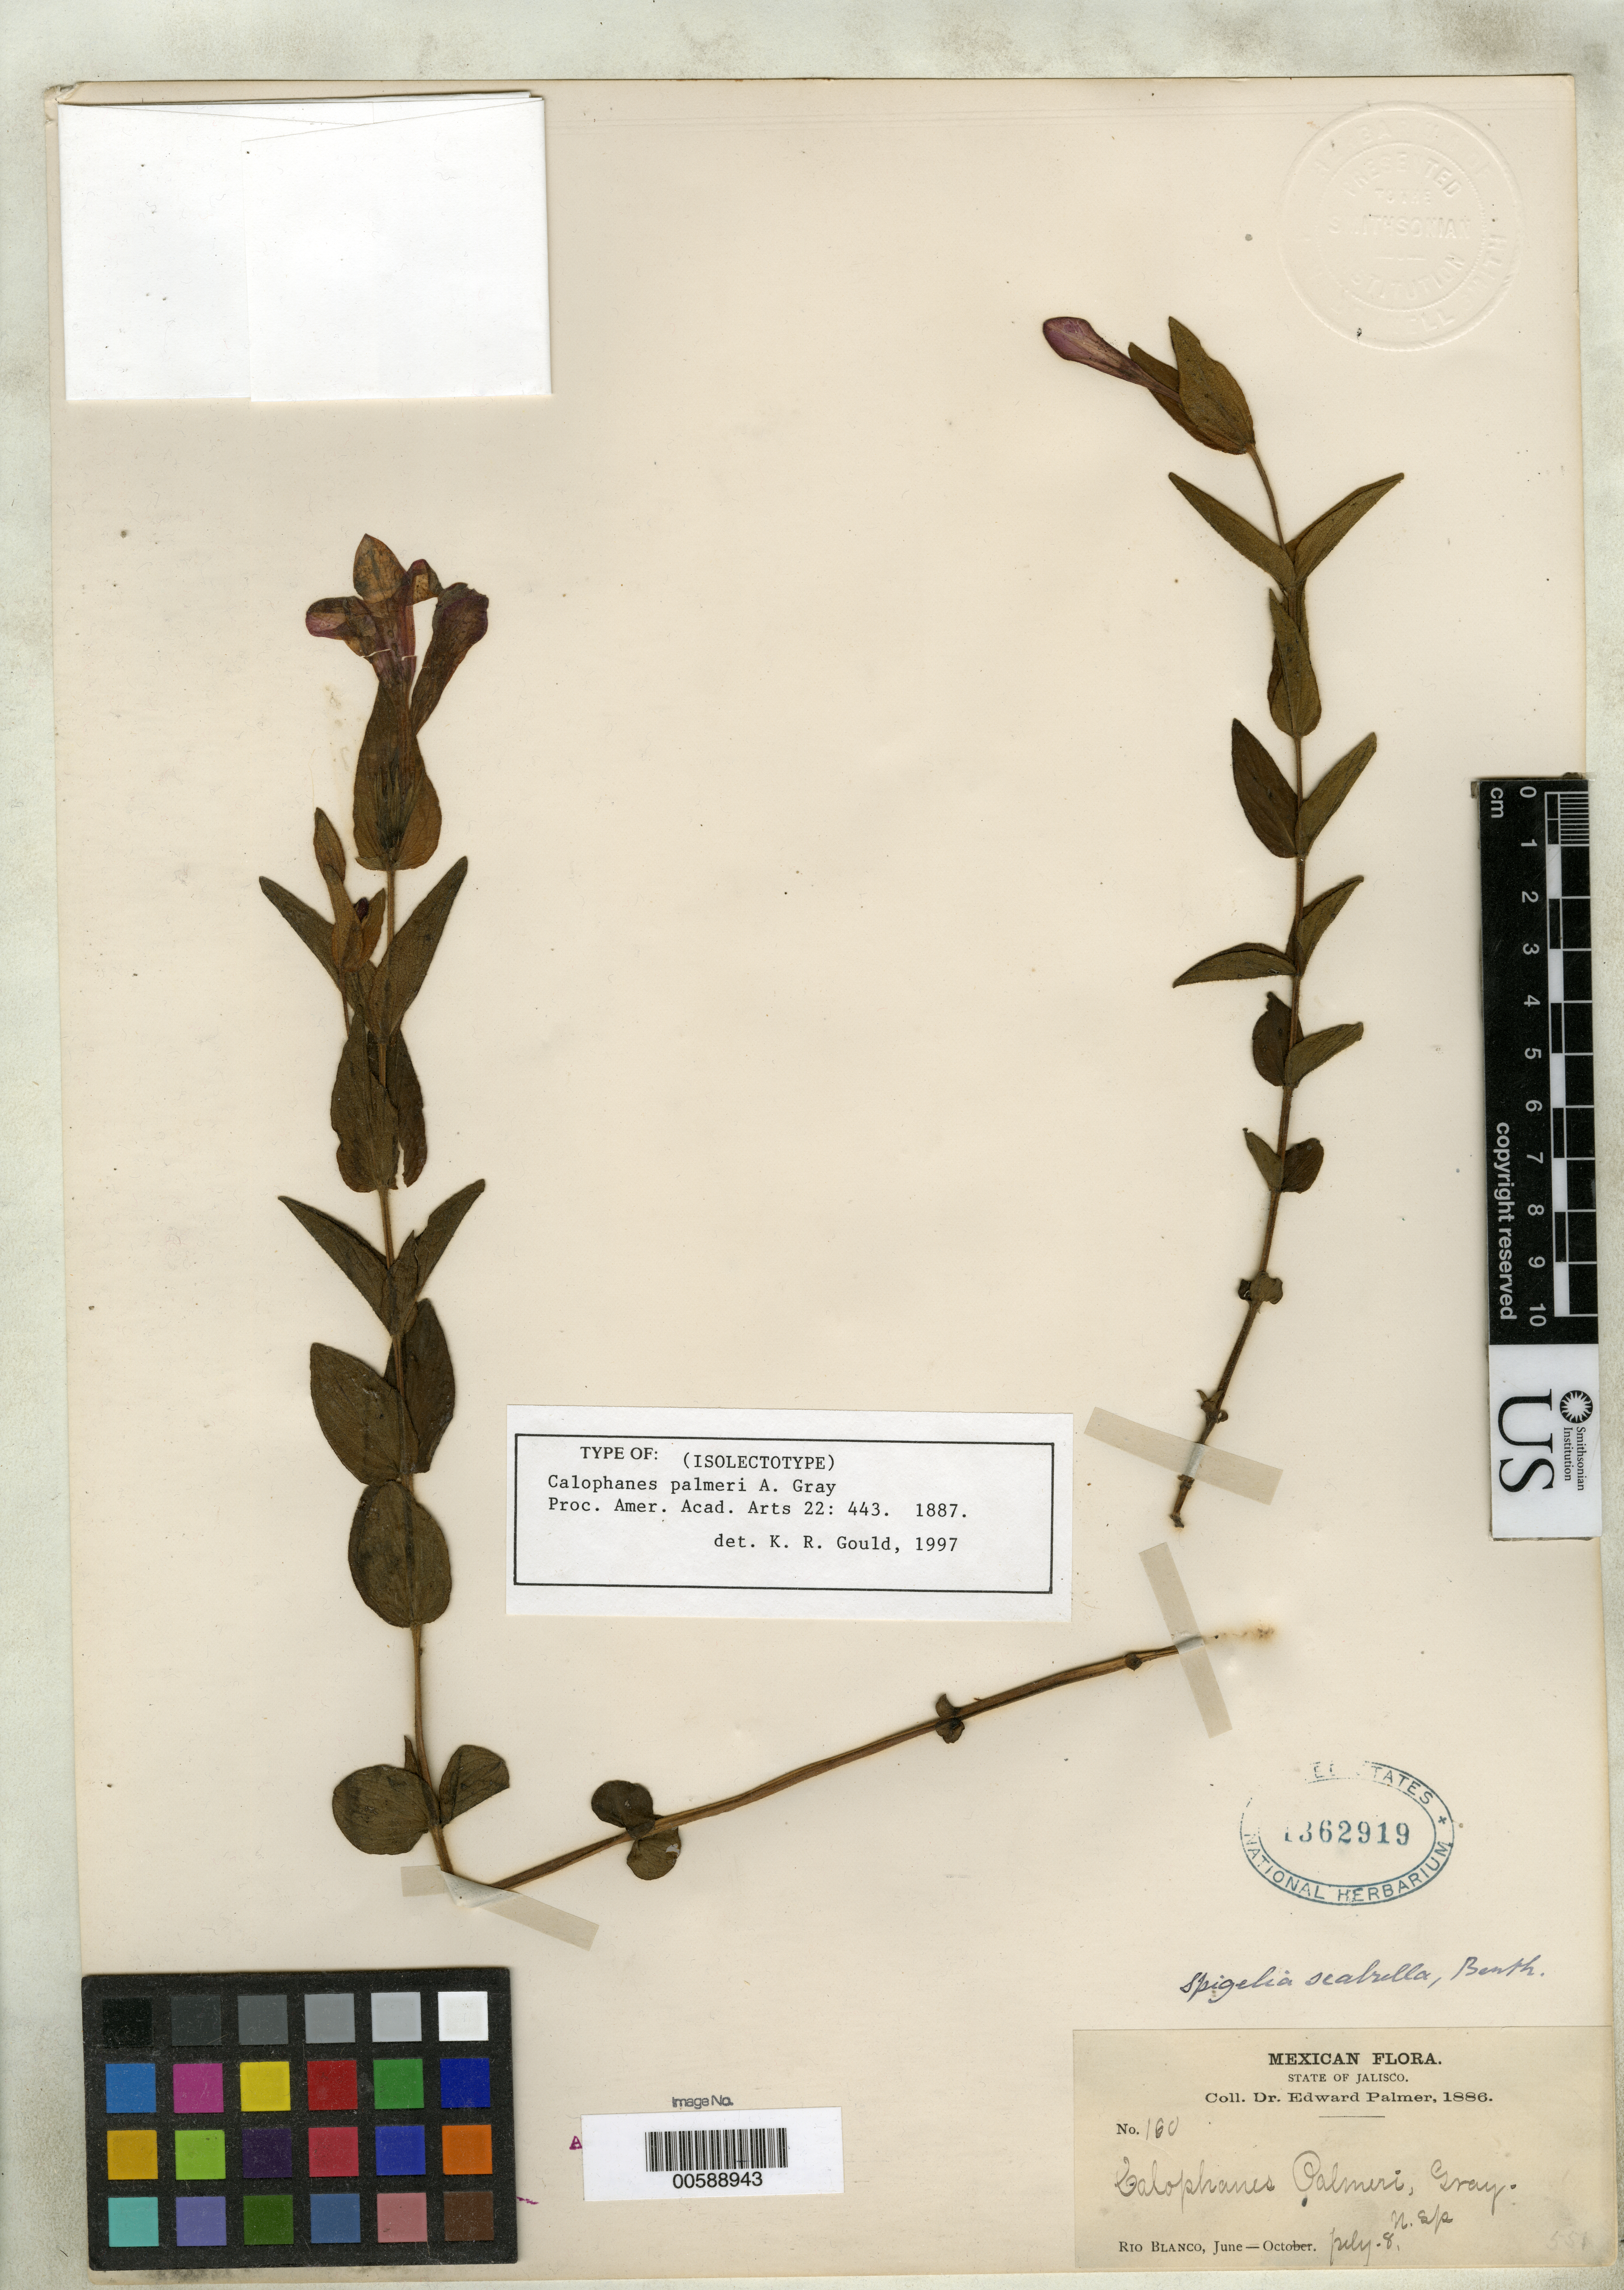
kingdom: Plantae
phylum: Tracheophyta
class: Magnoliopsida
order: Lamiales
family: Acanthaceae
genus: Calophanes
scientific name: Calophanes palmeri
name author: A. Gray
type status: Isotype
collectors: E. Palmer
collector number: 160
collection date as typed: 08 Jul 1886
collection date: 1886-07-08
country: Mexico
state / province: Jalisco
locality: Rio Blanco.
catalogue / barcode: US 1362919